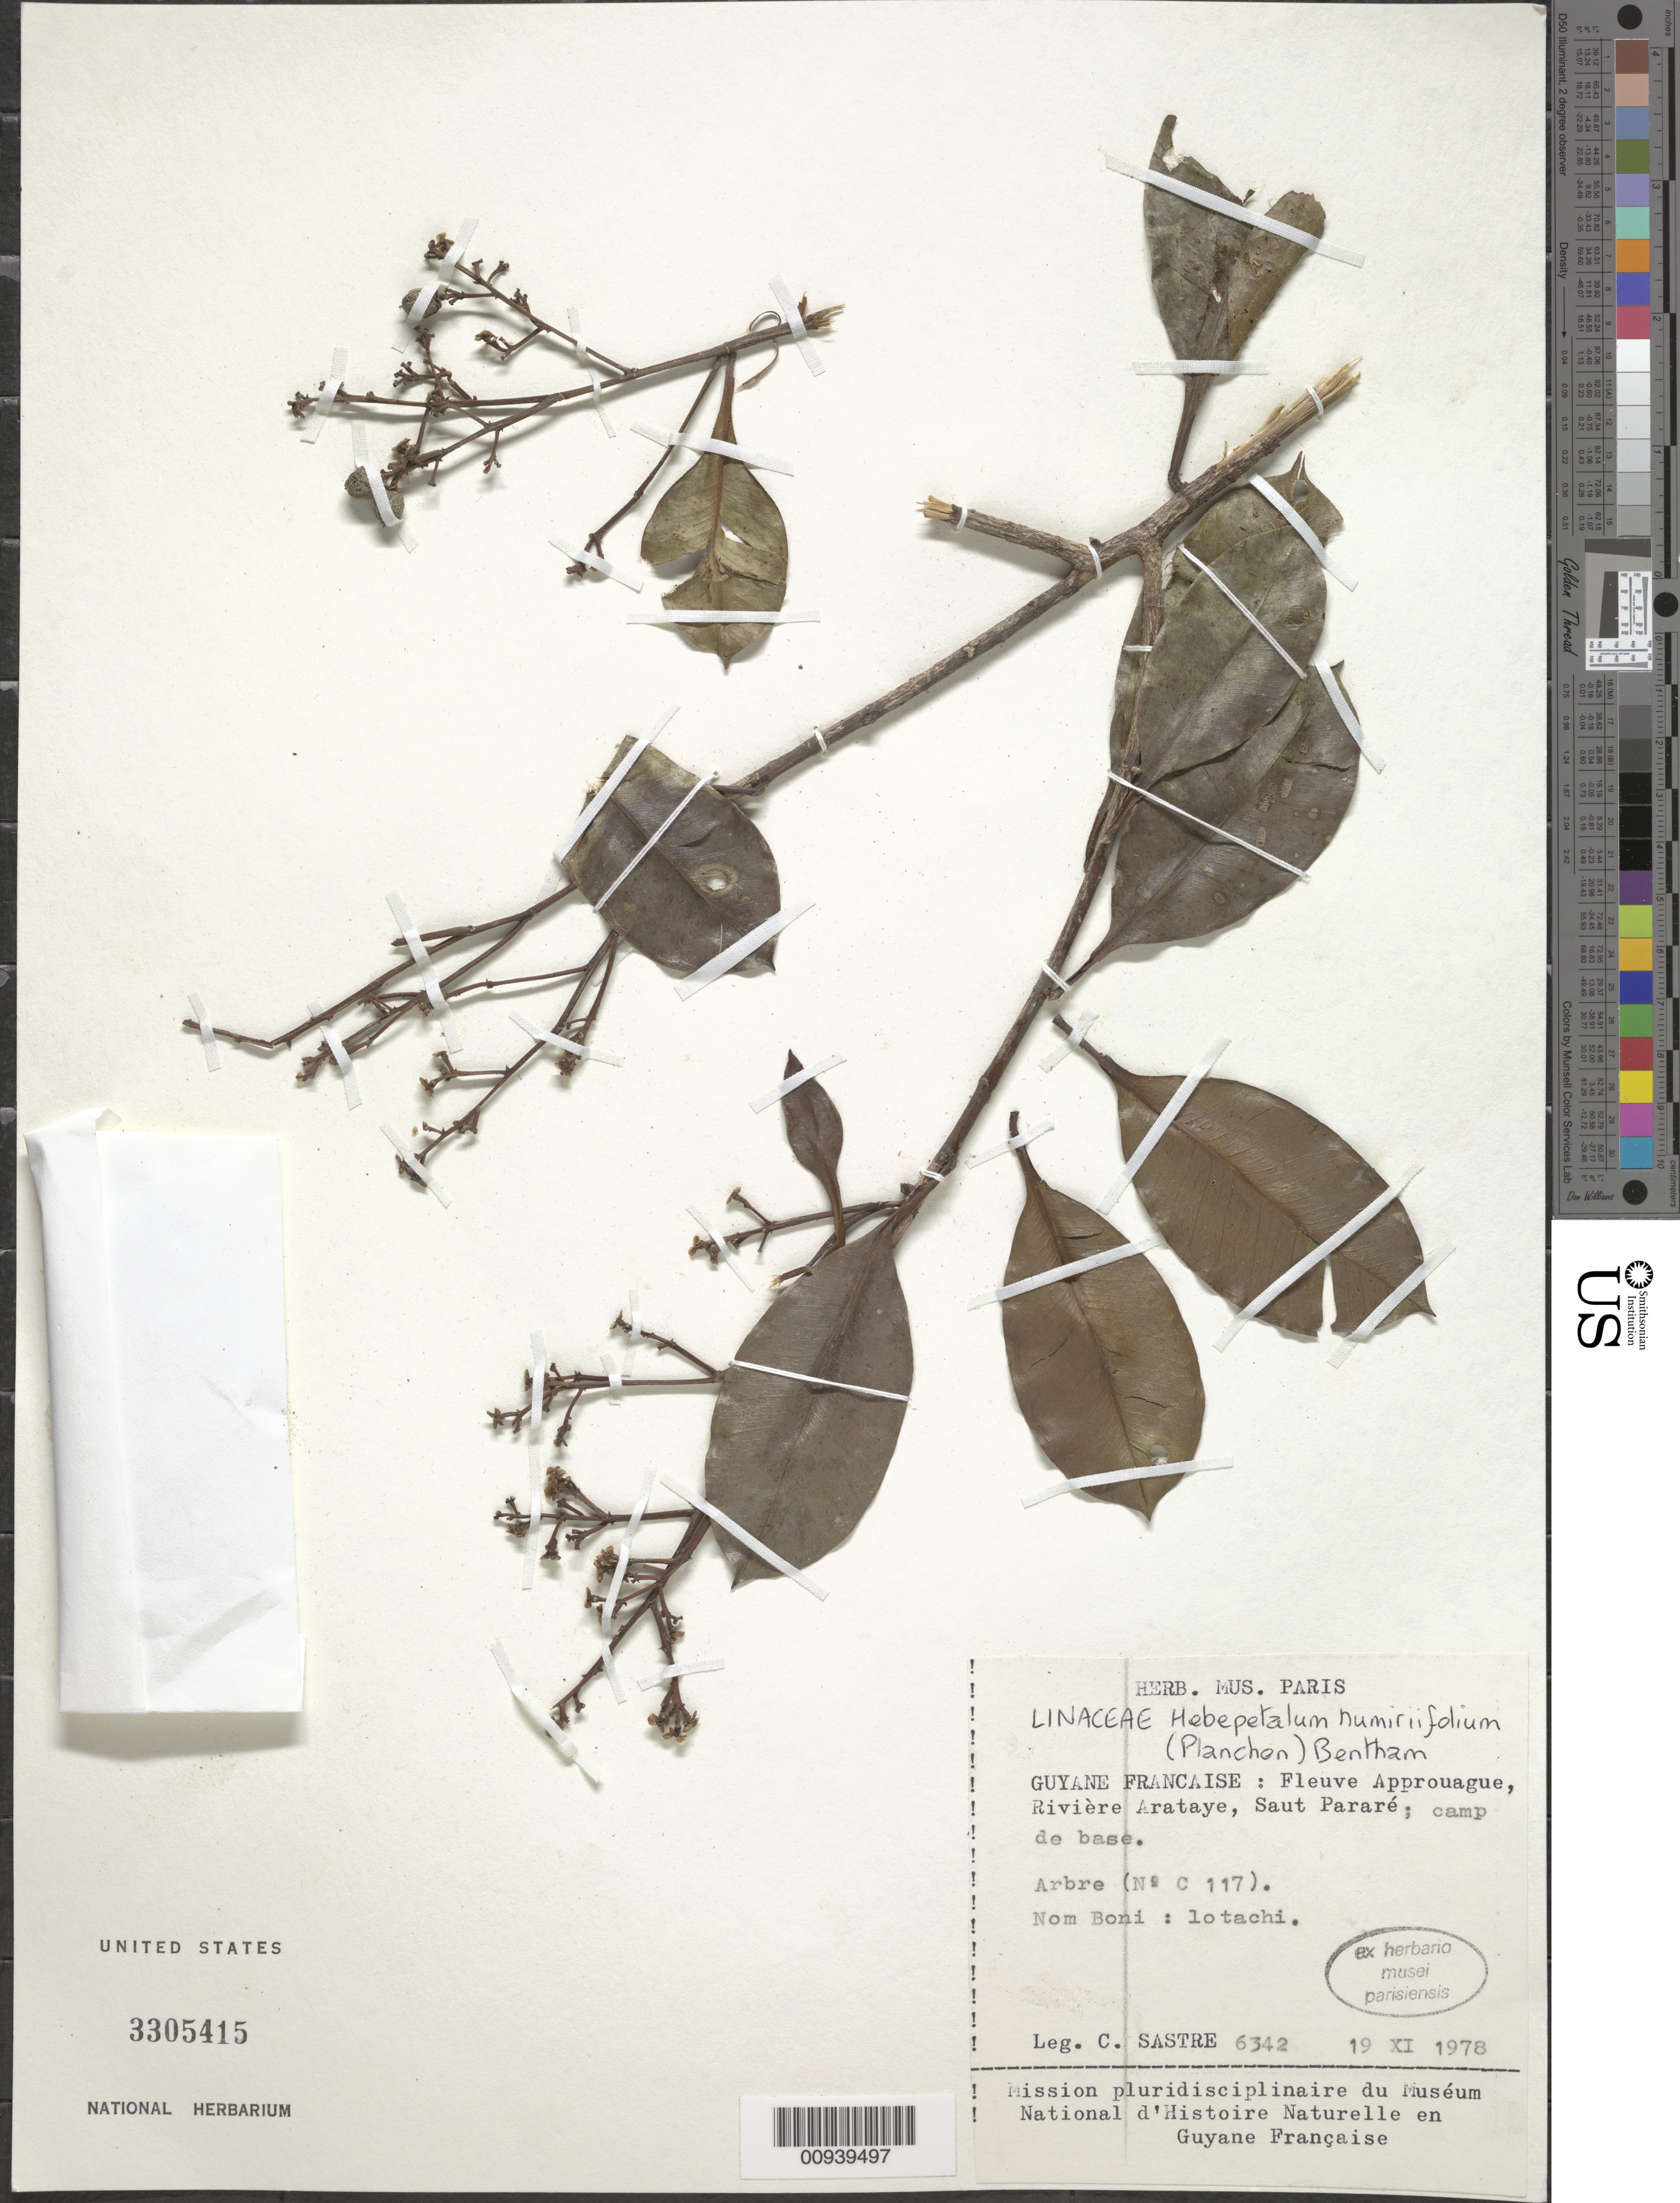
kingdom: Plantae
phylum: Tracheophyta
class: Magnoliopsida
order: Malpighiales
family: Linaceae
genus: Hebepetalum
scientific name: Hebepetalum humiriifolium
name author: (Planch.) Benth.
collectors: C. H. L. Sastre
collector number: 6342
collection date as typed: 19-Nov-78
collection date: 1978-11-19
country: French Guiana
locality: Saut Pararé, Rivière Arataye, Fleuve Approuague, camp de base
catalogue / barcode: US 3305415